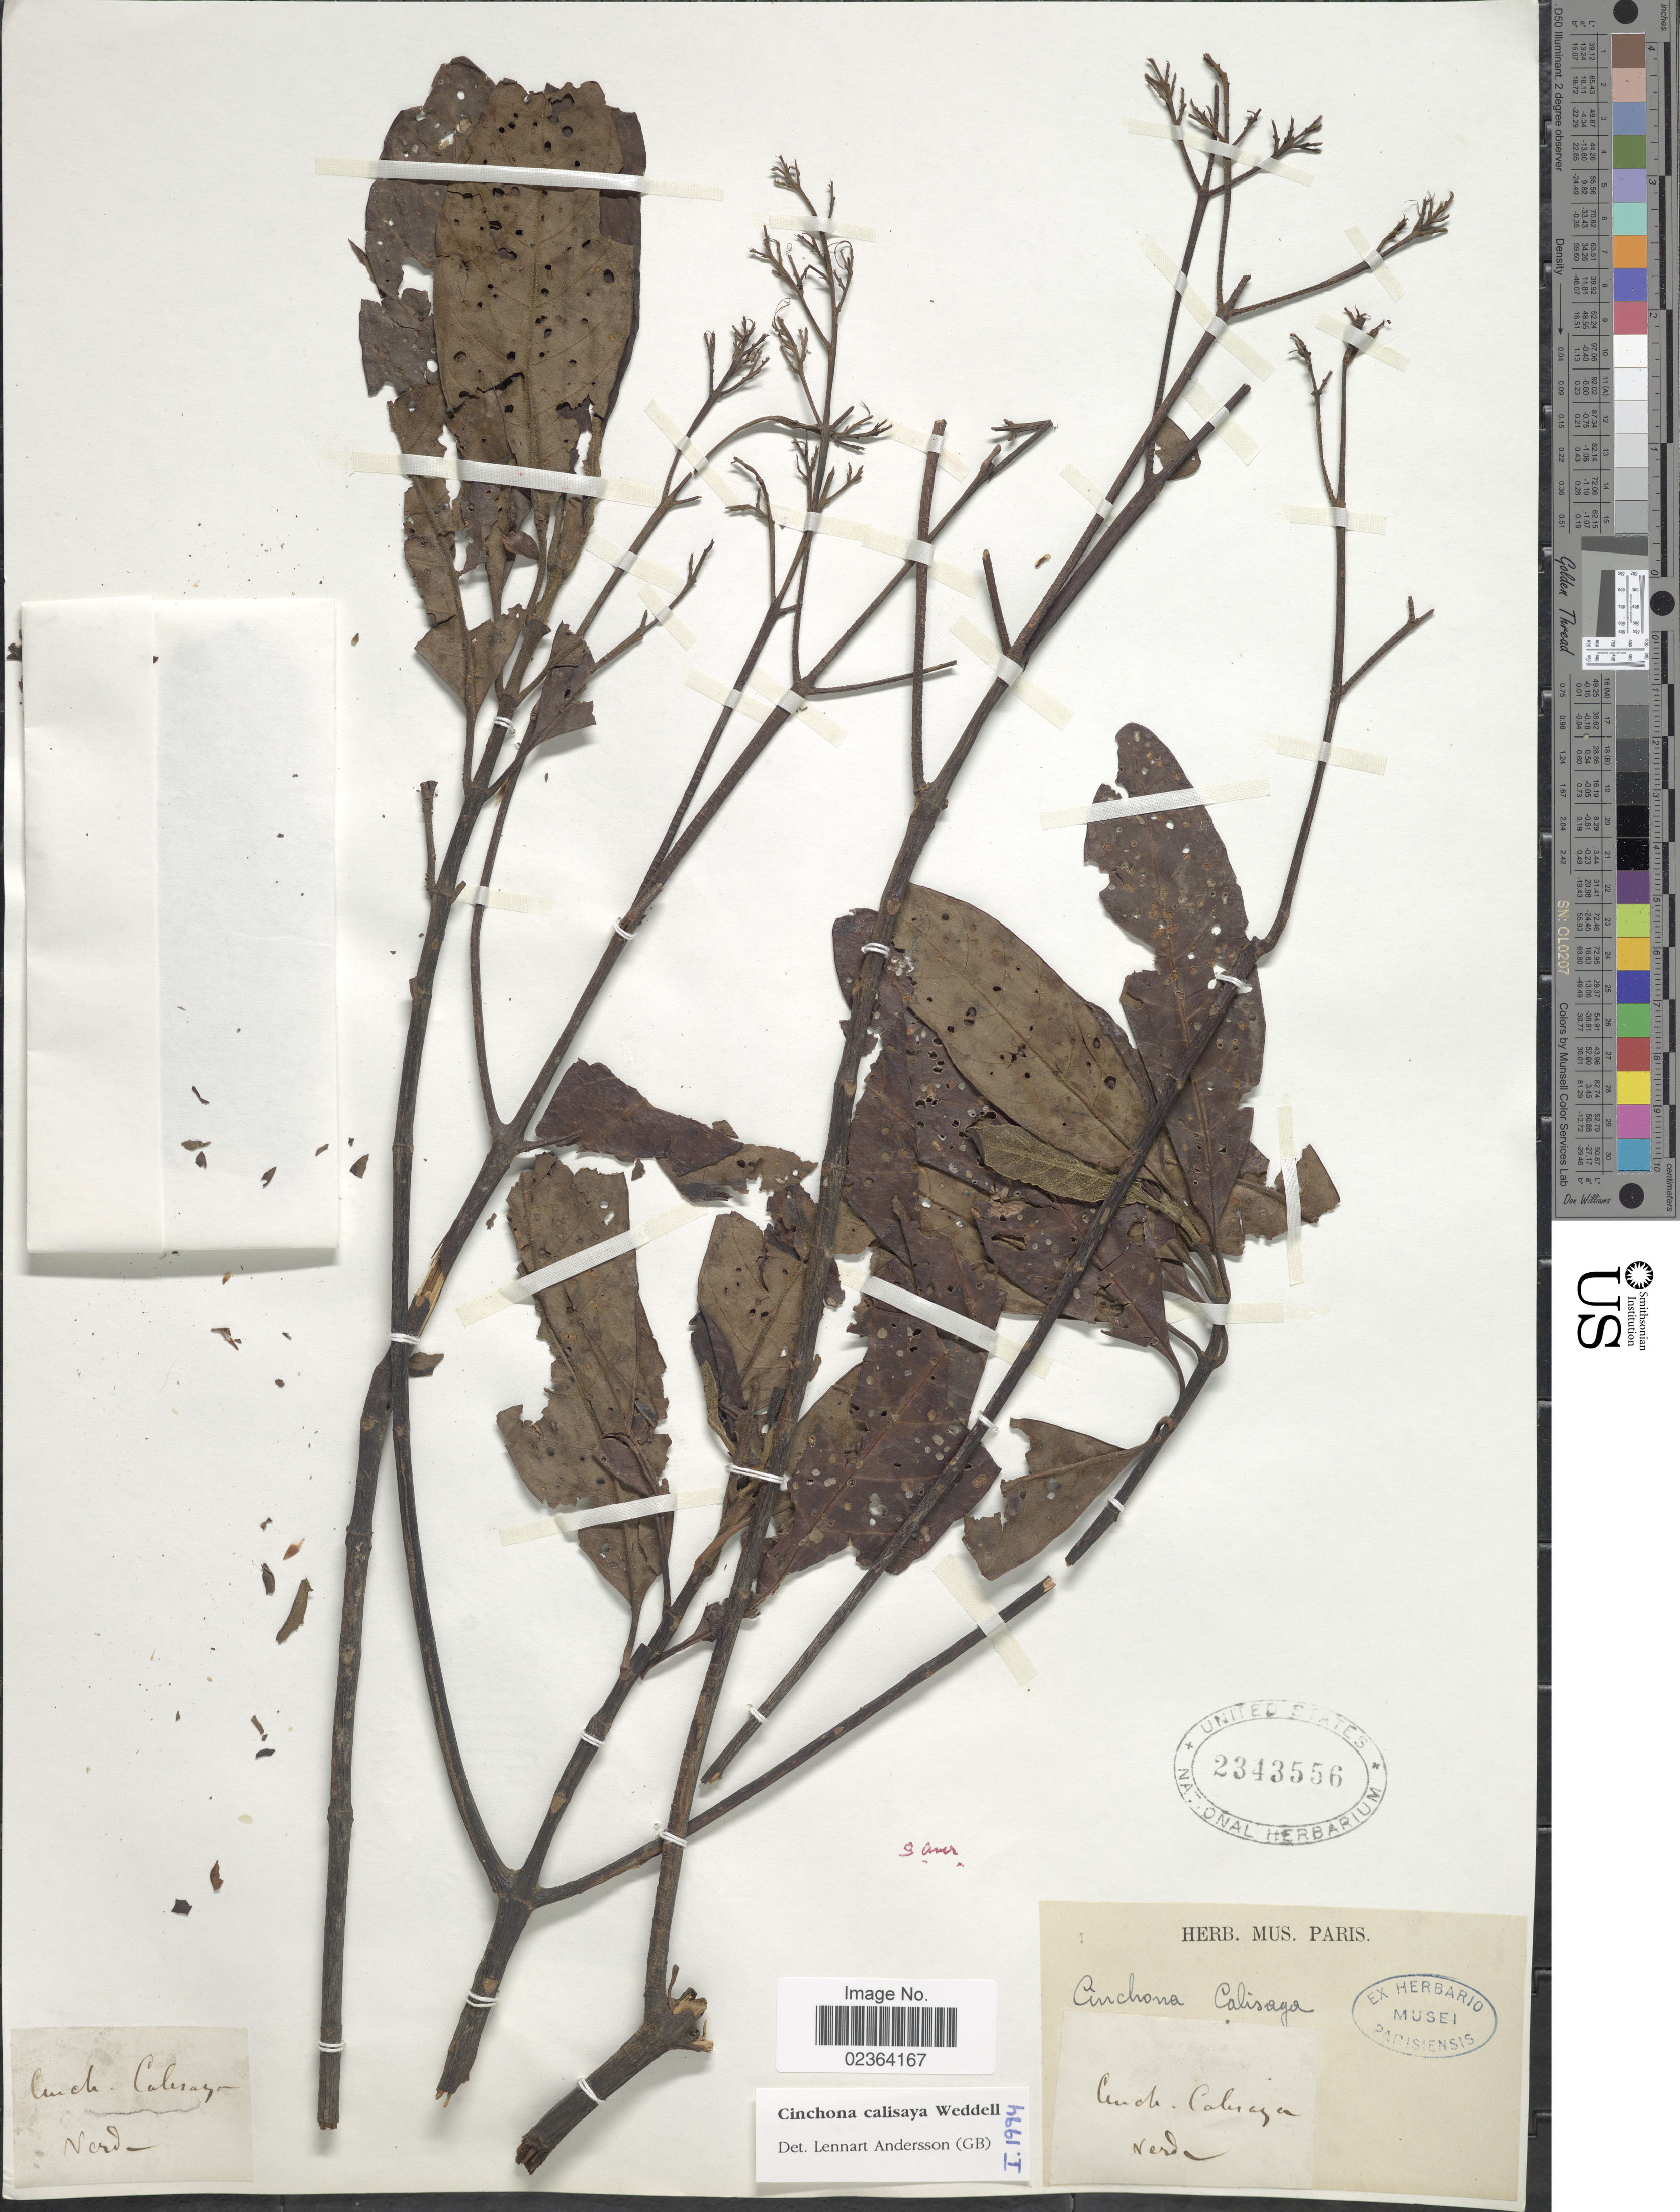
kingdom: Plantae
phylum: Tracheophyta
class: Magnoliopsida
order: Gentianales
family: Rubiaceae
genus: Cinchona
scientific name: Cinchona calisaya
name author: Wedd.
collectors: ex herb. Mus. Paris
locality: Cunch Cabiza [interpreted]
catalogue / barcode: US 2343556